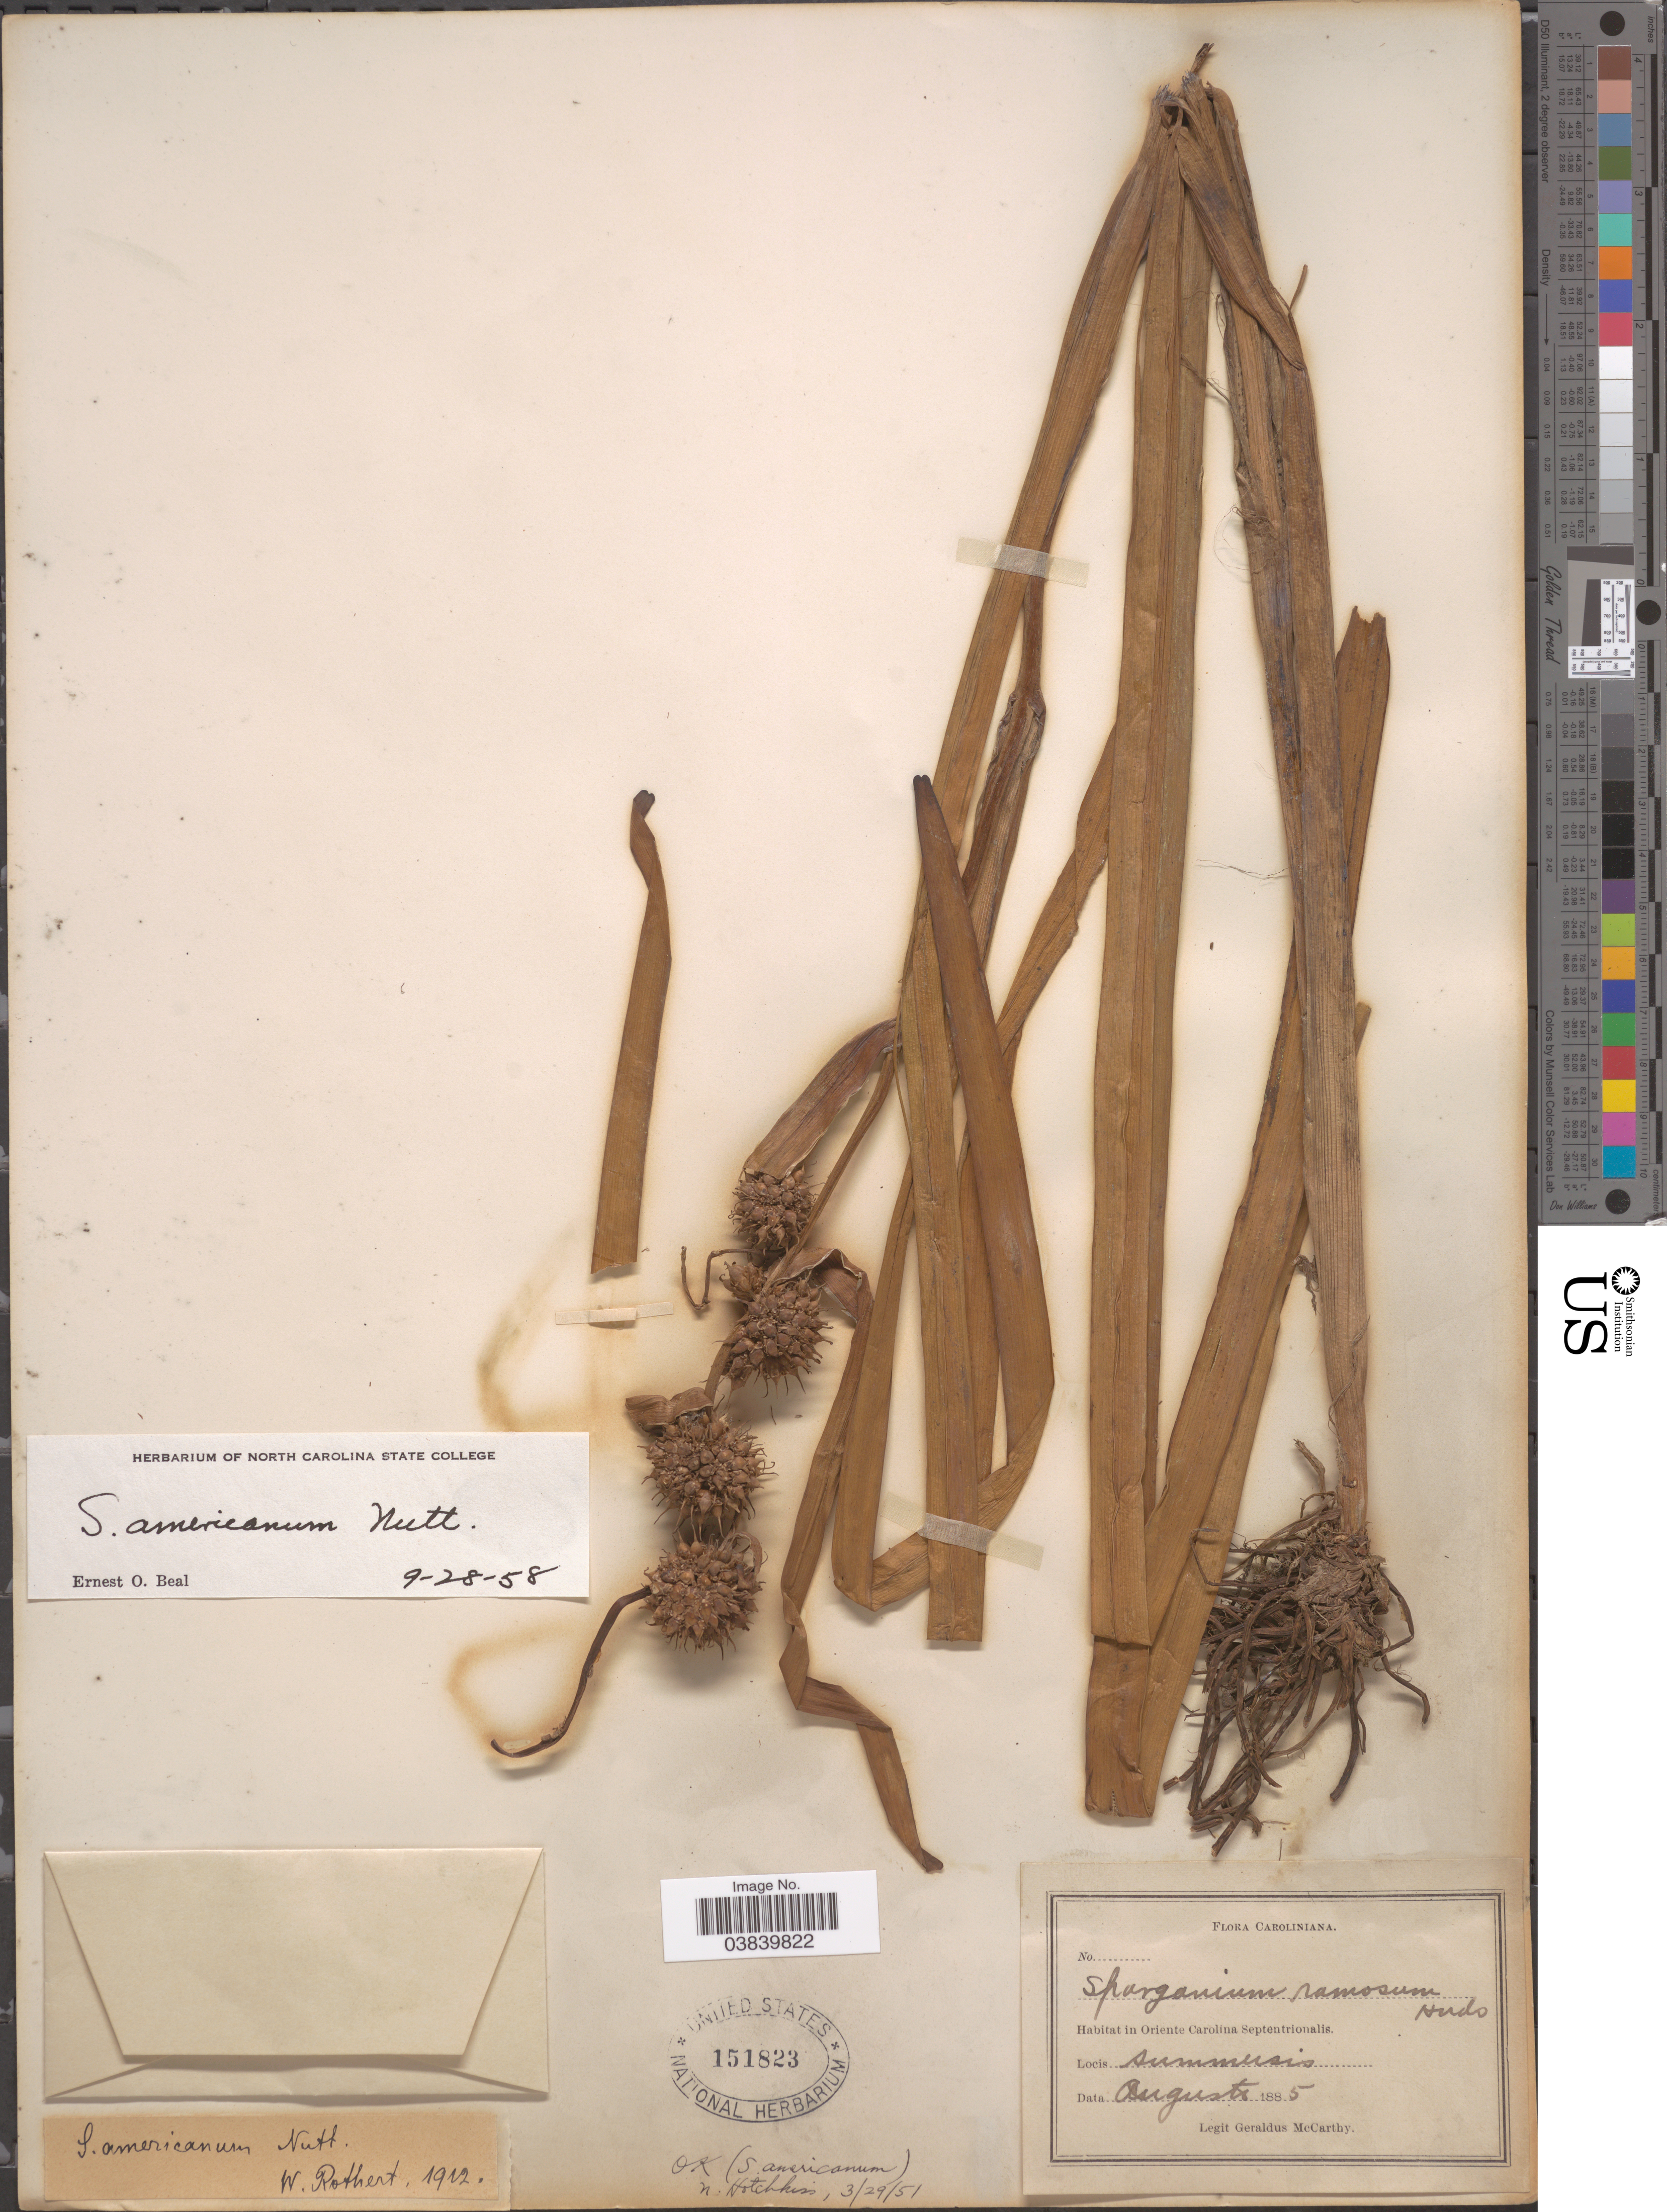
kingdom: Plantae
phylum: Tracheophyta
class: Liliopsida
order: Poales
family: Typhaceae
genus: Sparganium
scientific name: Sparganium americanum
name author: Nutt.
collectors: M. McCarthy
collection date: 1885-08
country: United States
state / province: North Carolina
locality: Caroliniana. in Oriente Carolina Septentrionalis.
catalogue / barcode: US 151823